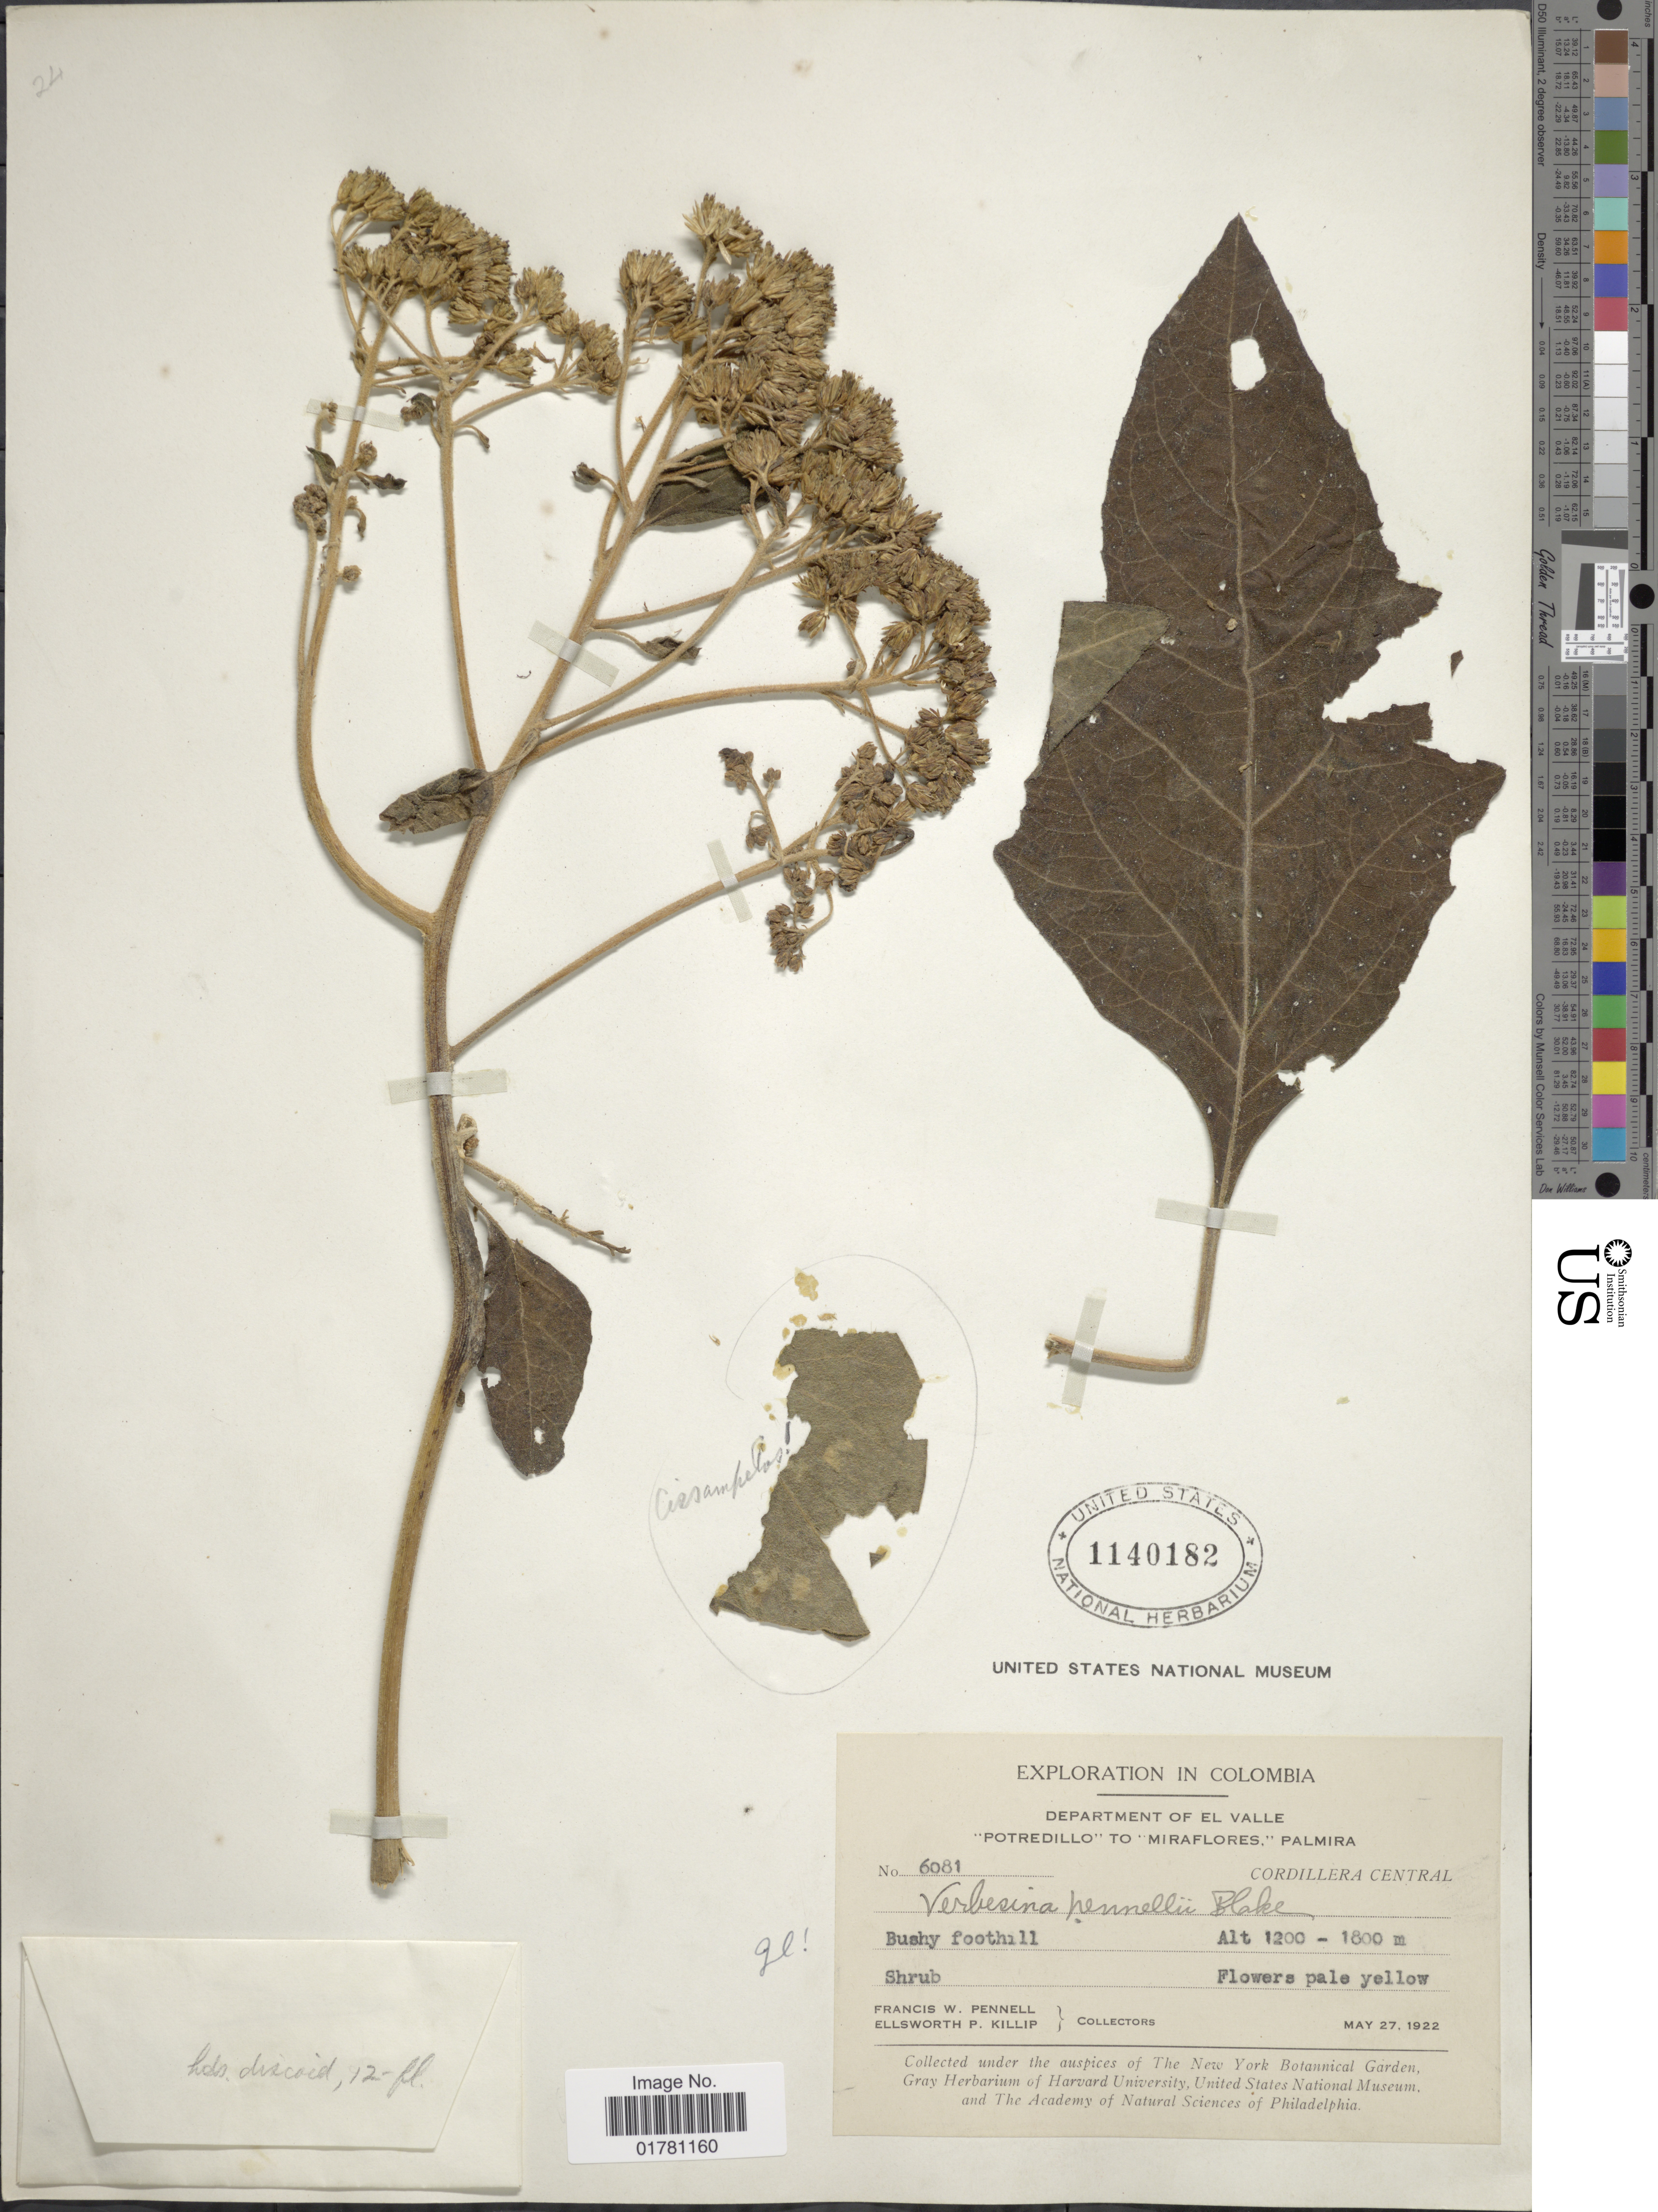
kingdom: Plantae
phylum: Tracheophyta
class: Magnoliopsida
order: Asterales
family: Asteraceae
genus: Verbesina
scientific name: Verbesina pennellii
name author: S.F. Blake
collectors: F. W. Pennell & E. P. Killip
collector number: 6081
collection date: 1922-05-27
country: Colombia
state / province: Valle del Cauca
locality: Department of El Valle 'Potredillo' to 'Miraflores' Palmira, Cordillera Central, Bushy foothill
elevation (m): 1200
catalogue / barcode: US 1140182